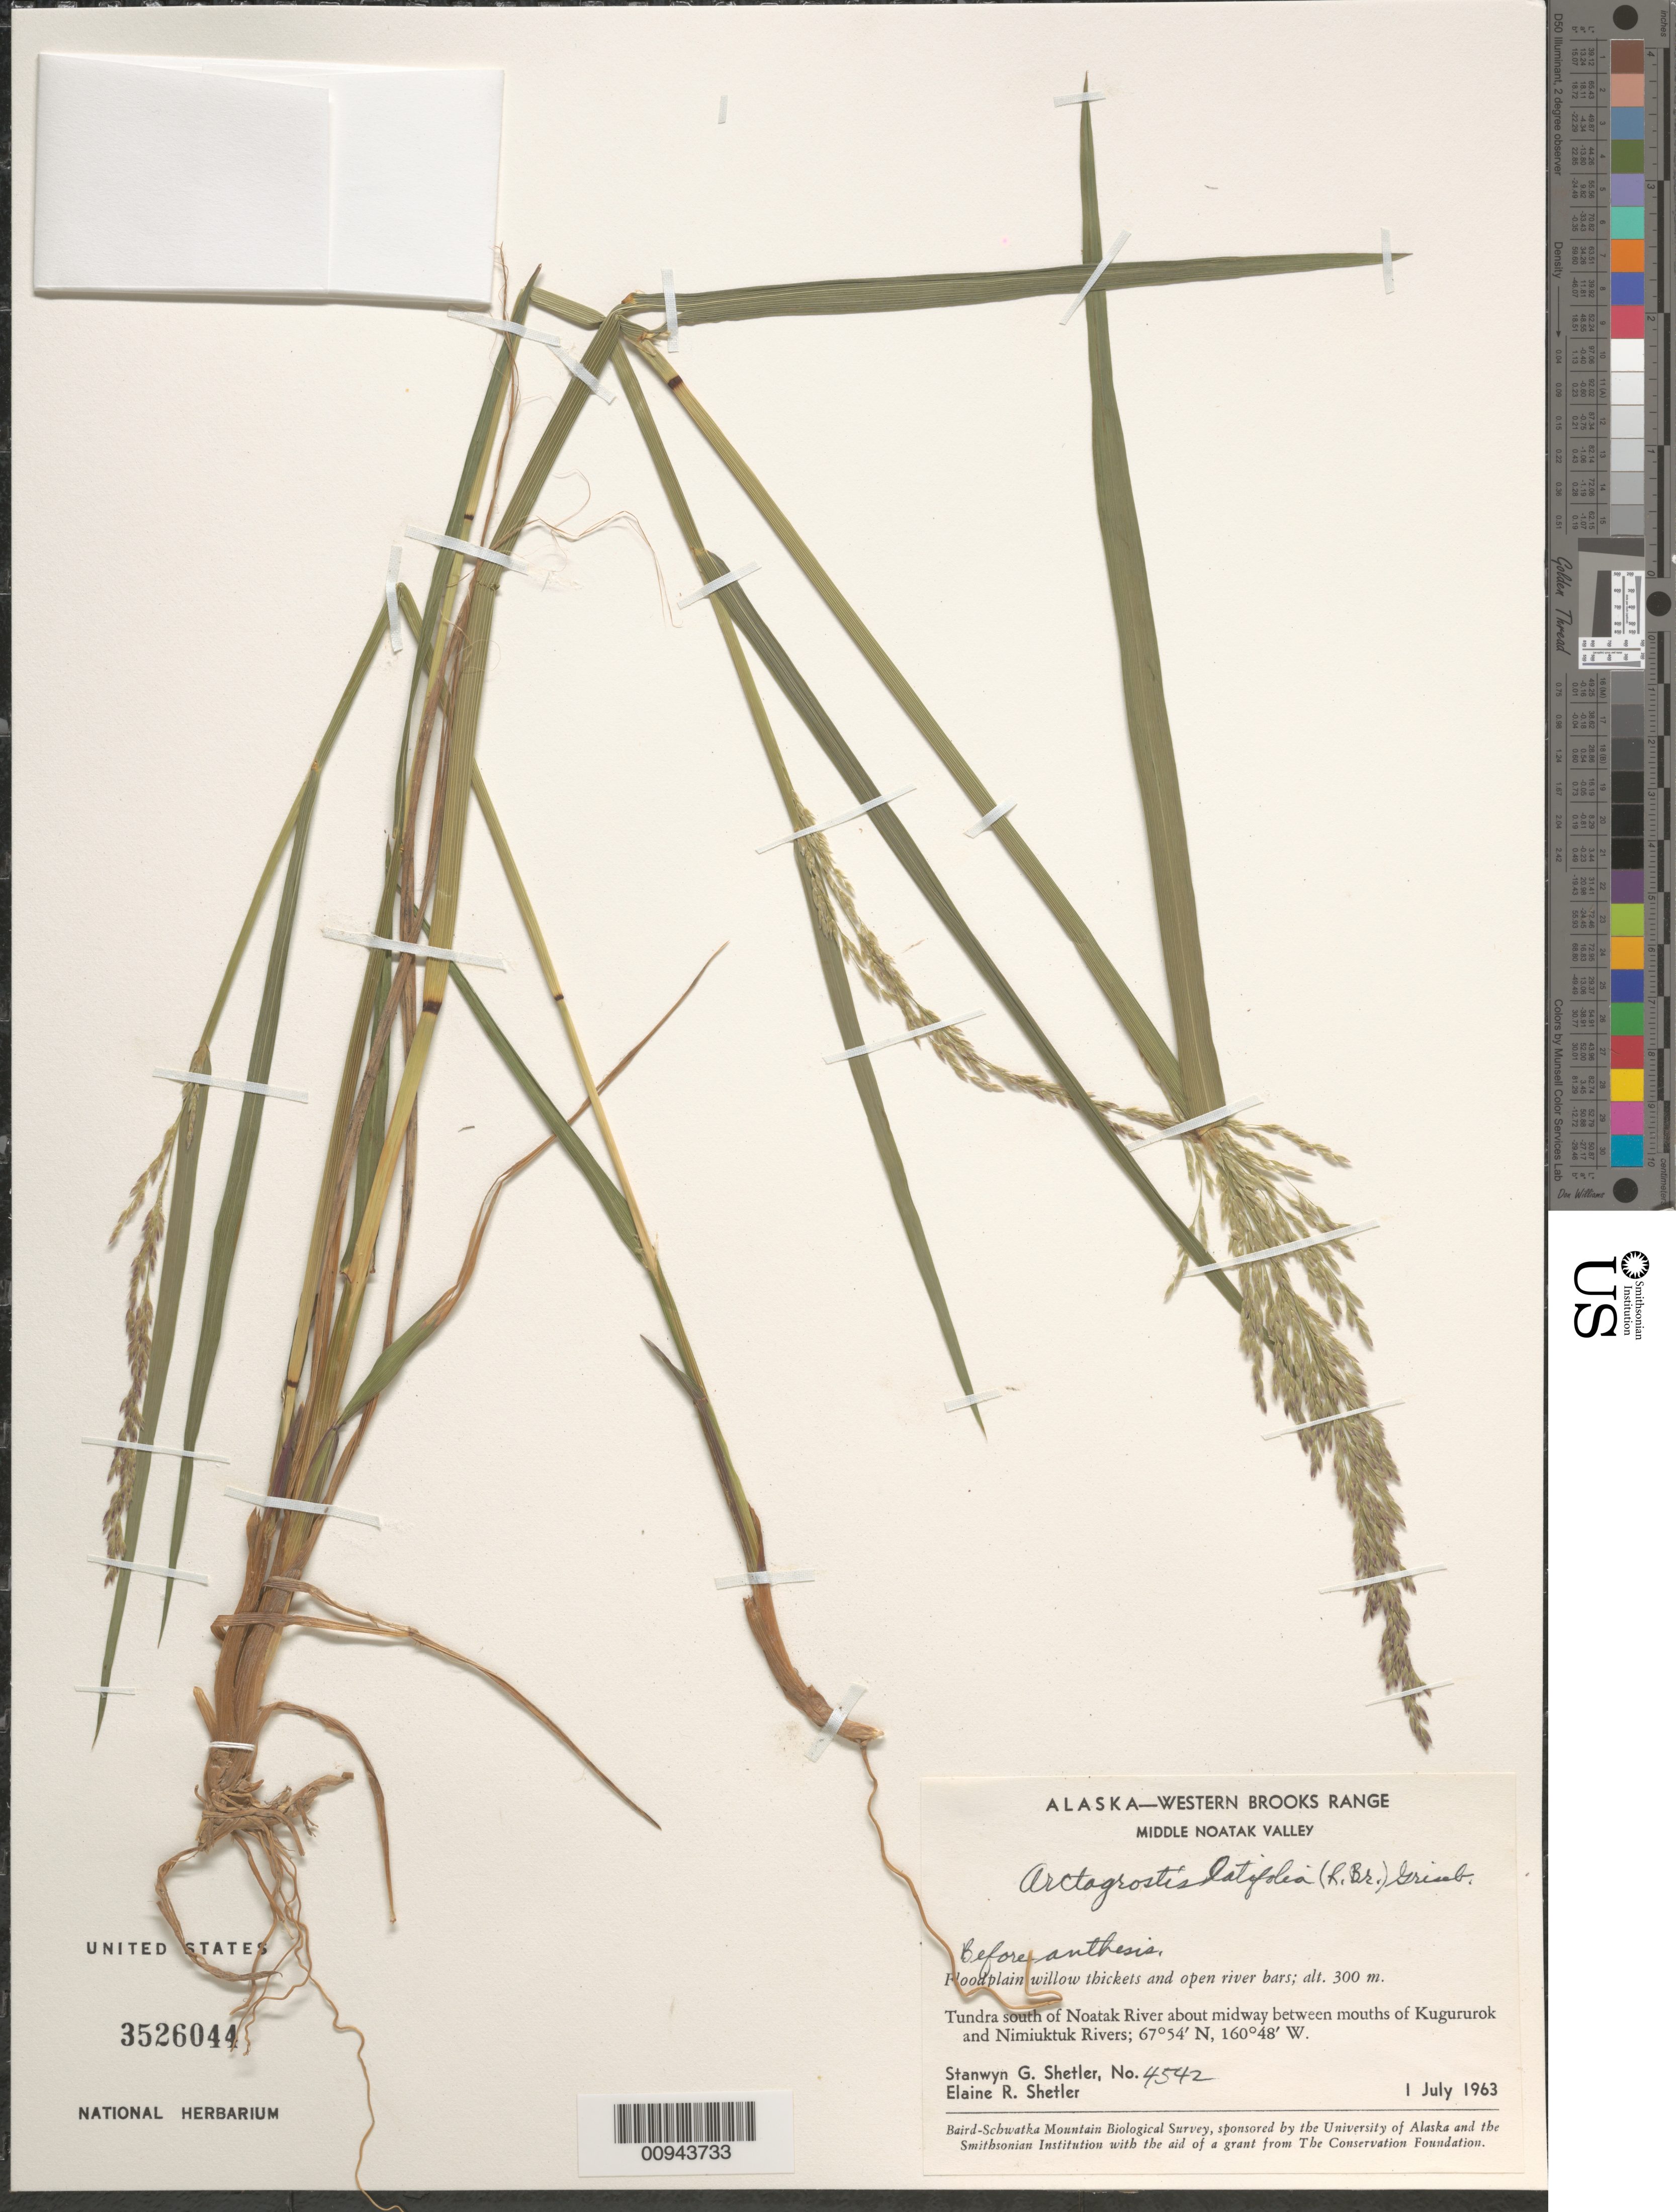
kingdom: Plantae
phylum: Tracheophyta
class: Liliopsida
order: Poales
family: Poaceae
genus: Arctagrostis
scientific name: Arctagrostis latifolia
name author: (R. Br.) Griseb.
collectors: S. Shetler & E. R. Shetler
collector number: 4542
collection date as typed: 01 Jul 1963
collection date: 1963-07-01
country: United States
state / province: Alaska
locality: S of Noatak River about midway between mouths of Kugururok and Nimiuktuk Rivers. Western Brooks Range, Middle Noatak Valley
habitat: Tundra. Floodplain willow thickets and open river bars.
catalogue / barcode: US 3526054